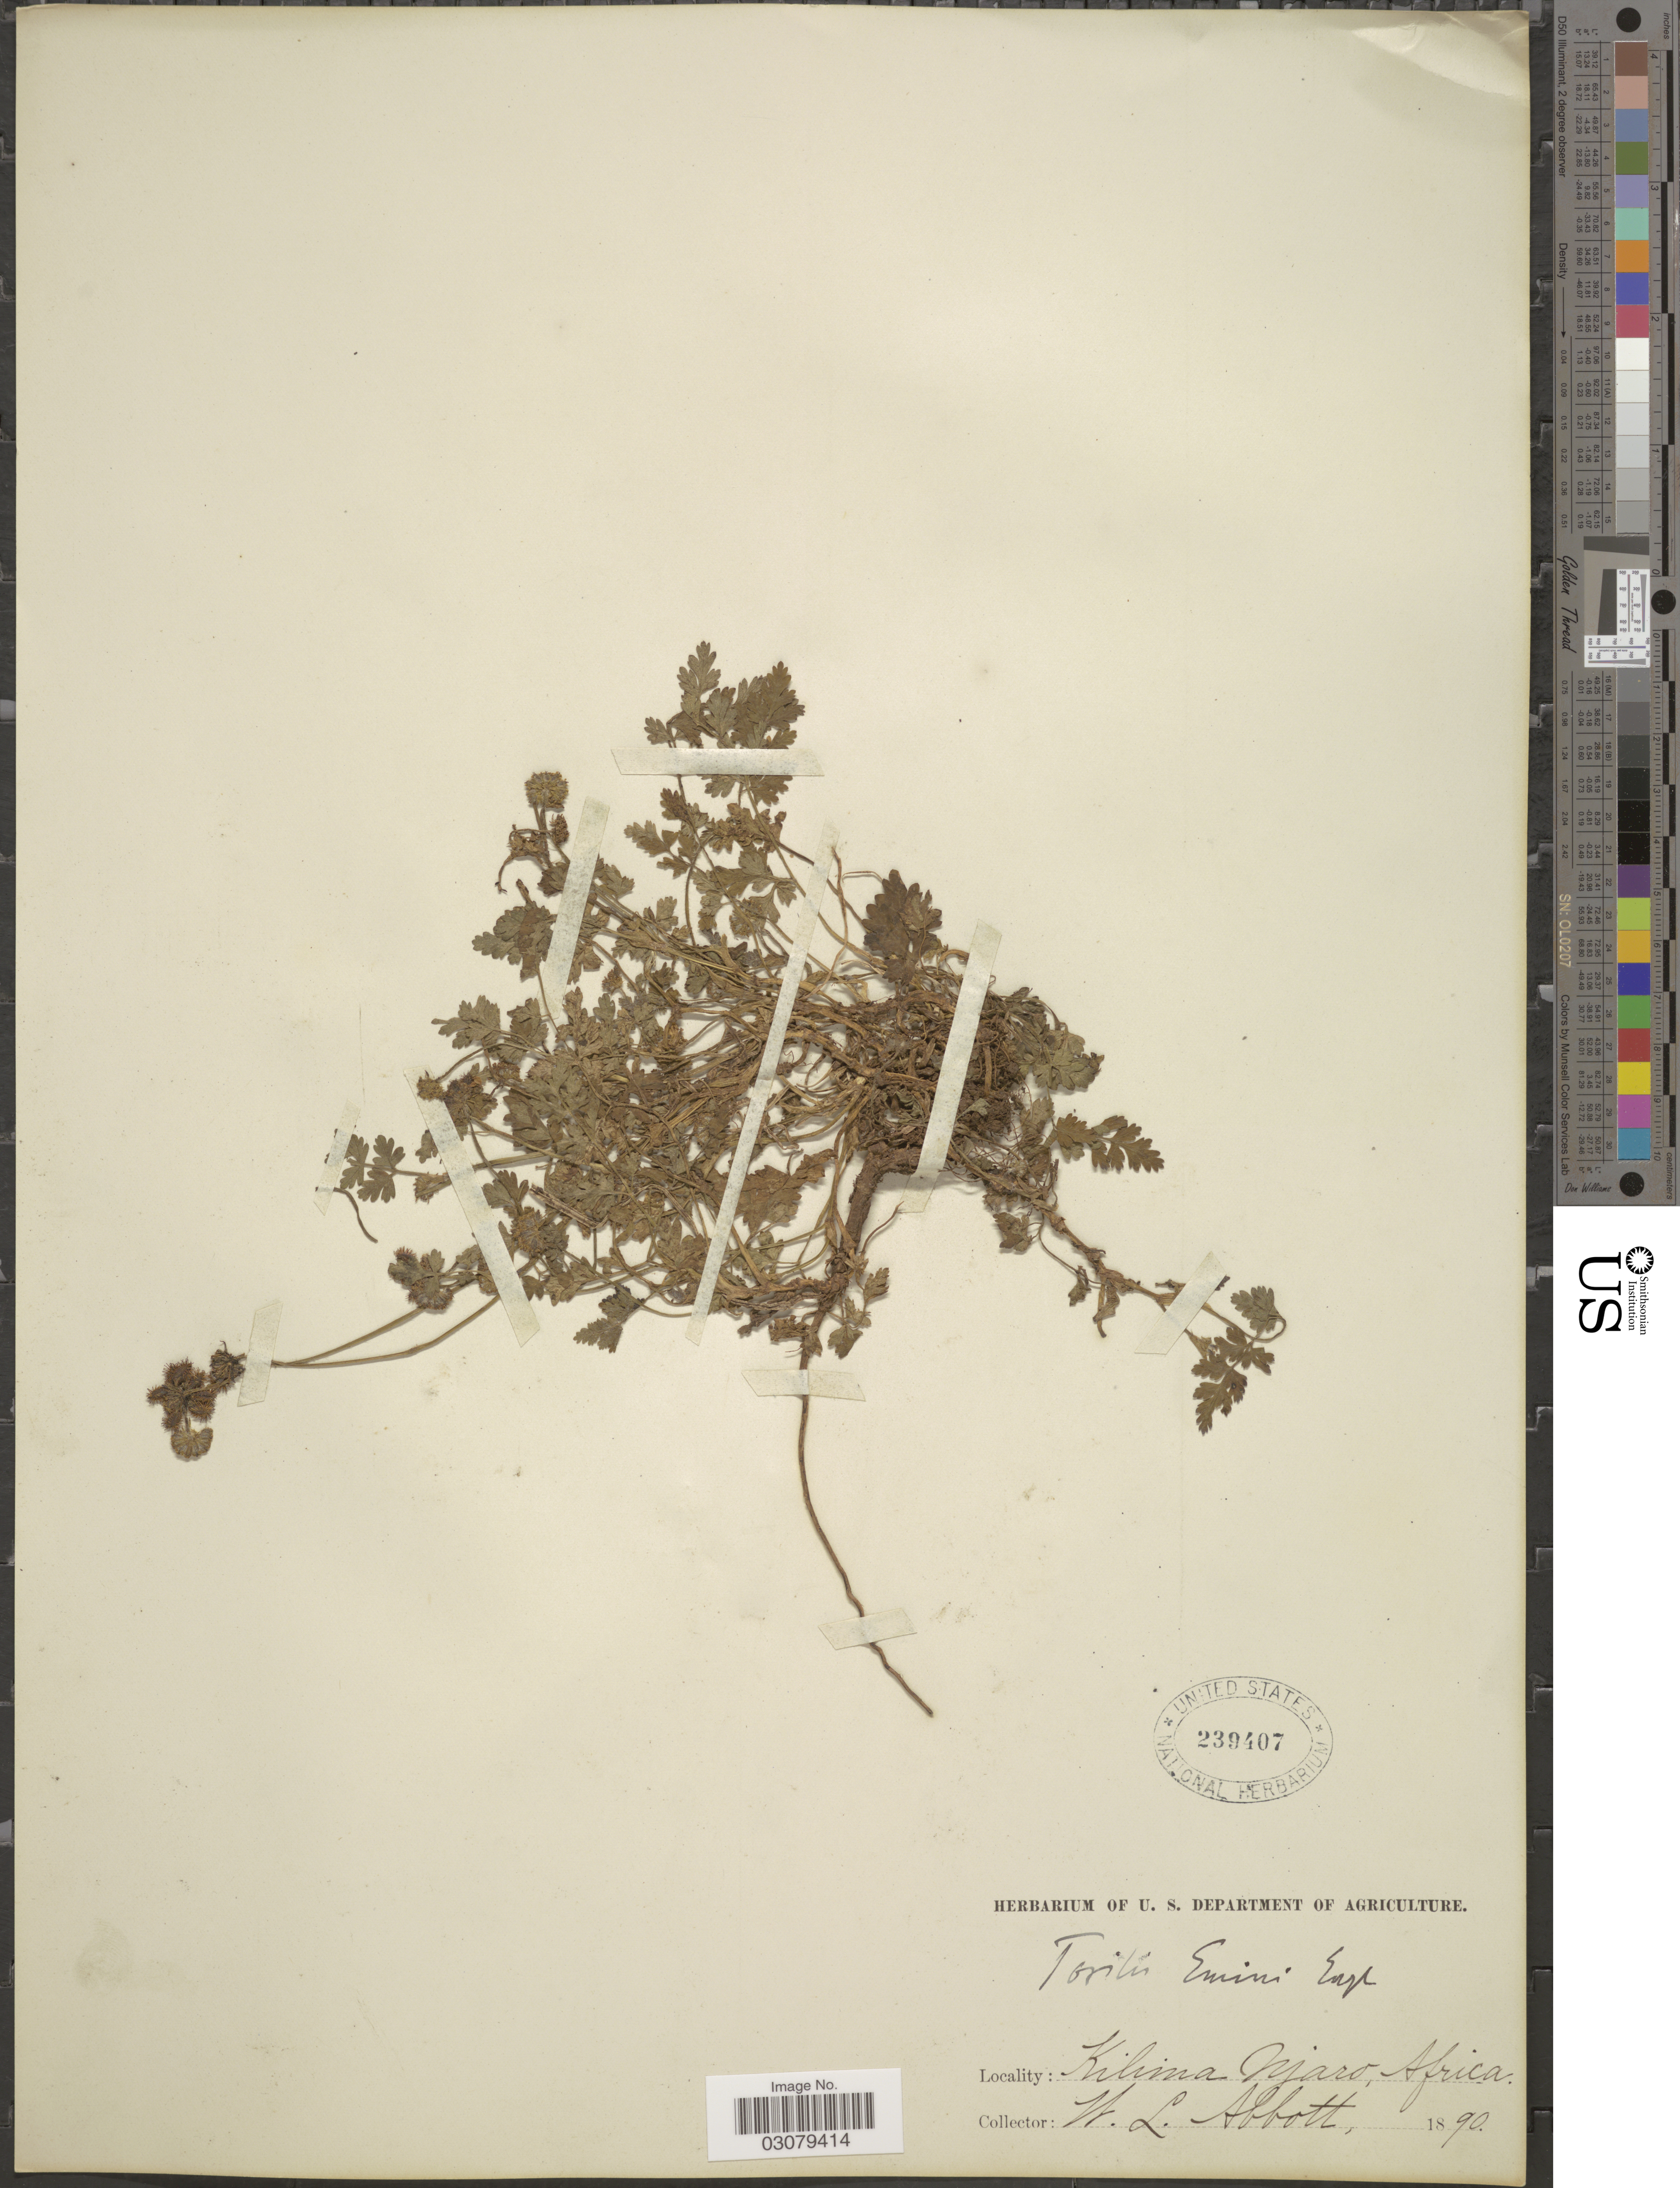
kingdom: Plantae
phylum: Tracheophyta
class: Magnoliopsida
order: Apiales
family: Apiaceae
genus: Torilis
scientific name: Torilis eminii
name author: Engl.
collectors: W. L. Abbott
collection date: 1890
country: Tanzania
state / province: Kilimanjaro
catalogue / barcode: US 239407